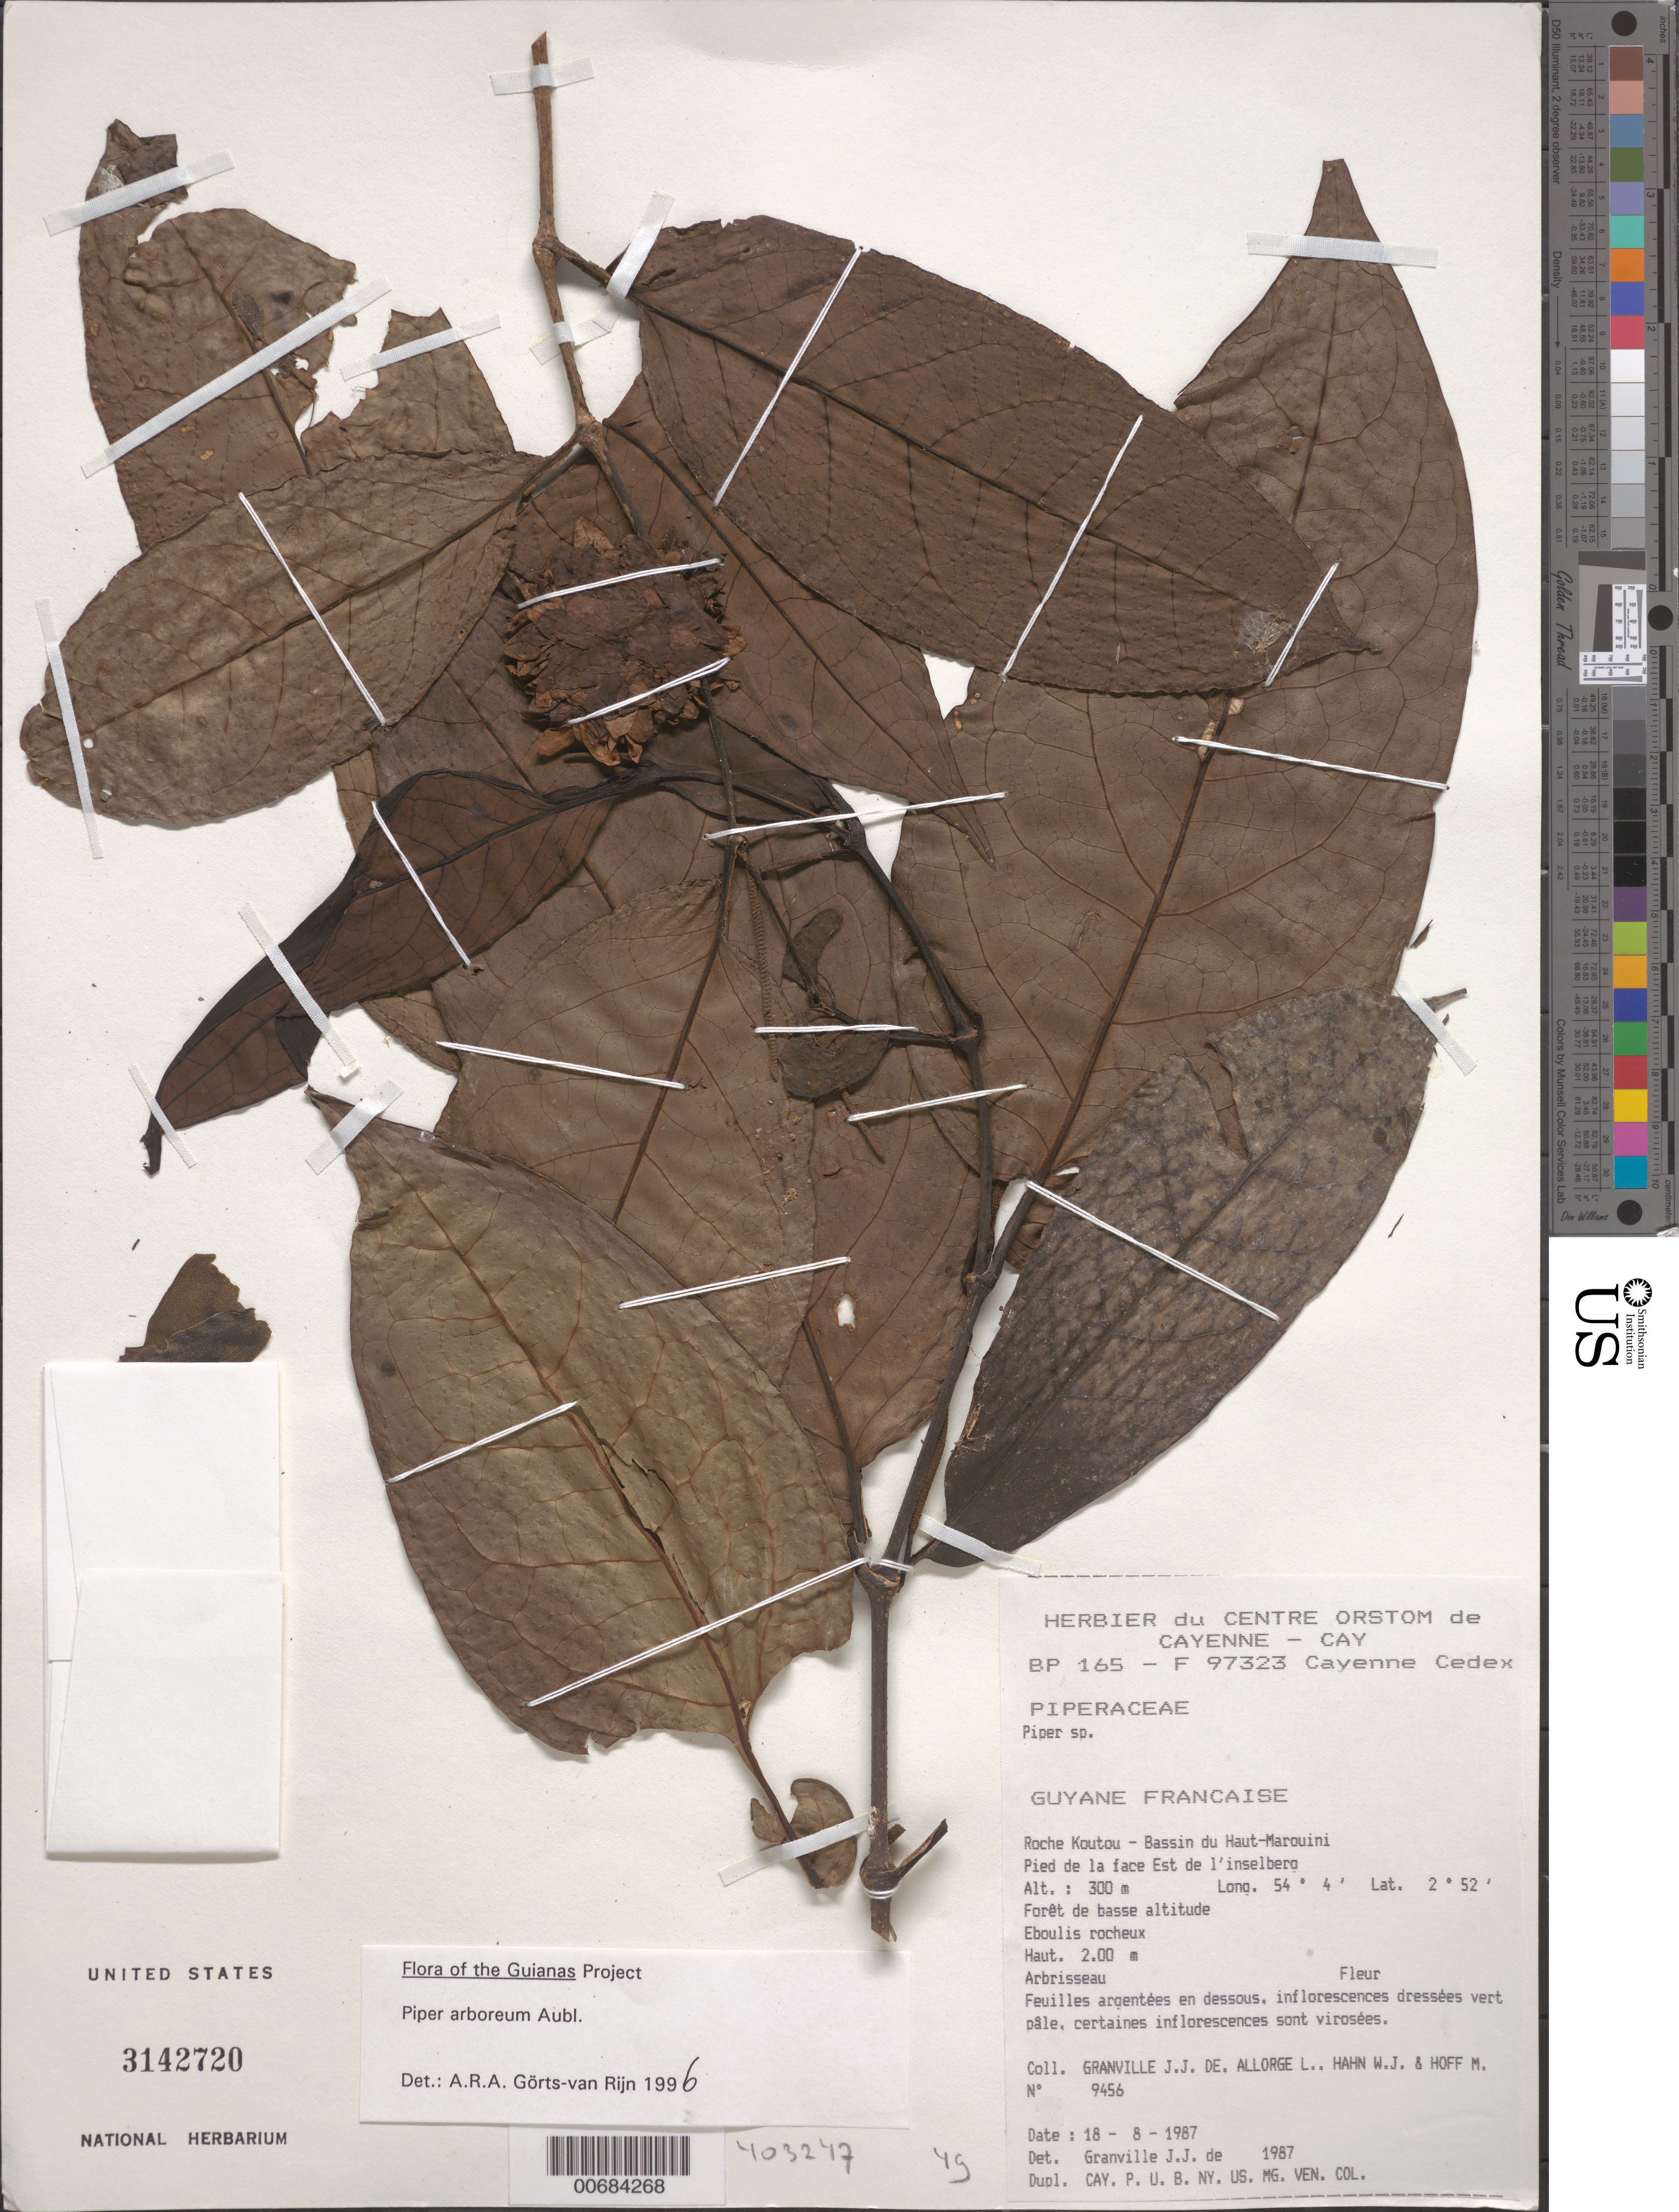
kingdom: Plantae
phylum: Tracheophyta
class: Magnoliopsida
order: Piperales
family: Piperaceae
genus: Piper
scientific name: Piper arboreum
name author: Aubl.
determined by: Görts-van Rijn, A. R. A.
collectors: J.-J. de Granville, L. Allorge, W. J. Hahn & M. Hoff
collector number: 9456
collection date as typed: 18-Aug-87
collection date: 1987-08-18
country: French Guiana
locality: Roche Koutou, Bassin du Haut-Marouini, pied de la face Est de l'inselberg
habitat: Eboulis rocheux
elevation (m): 300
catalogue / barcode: US 3142720